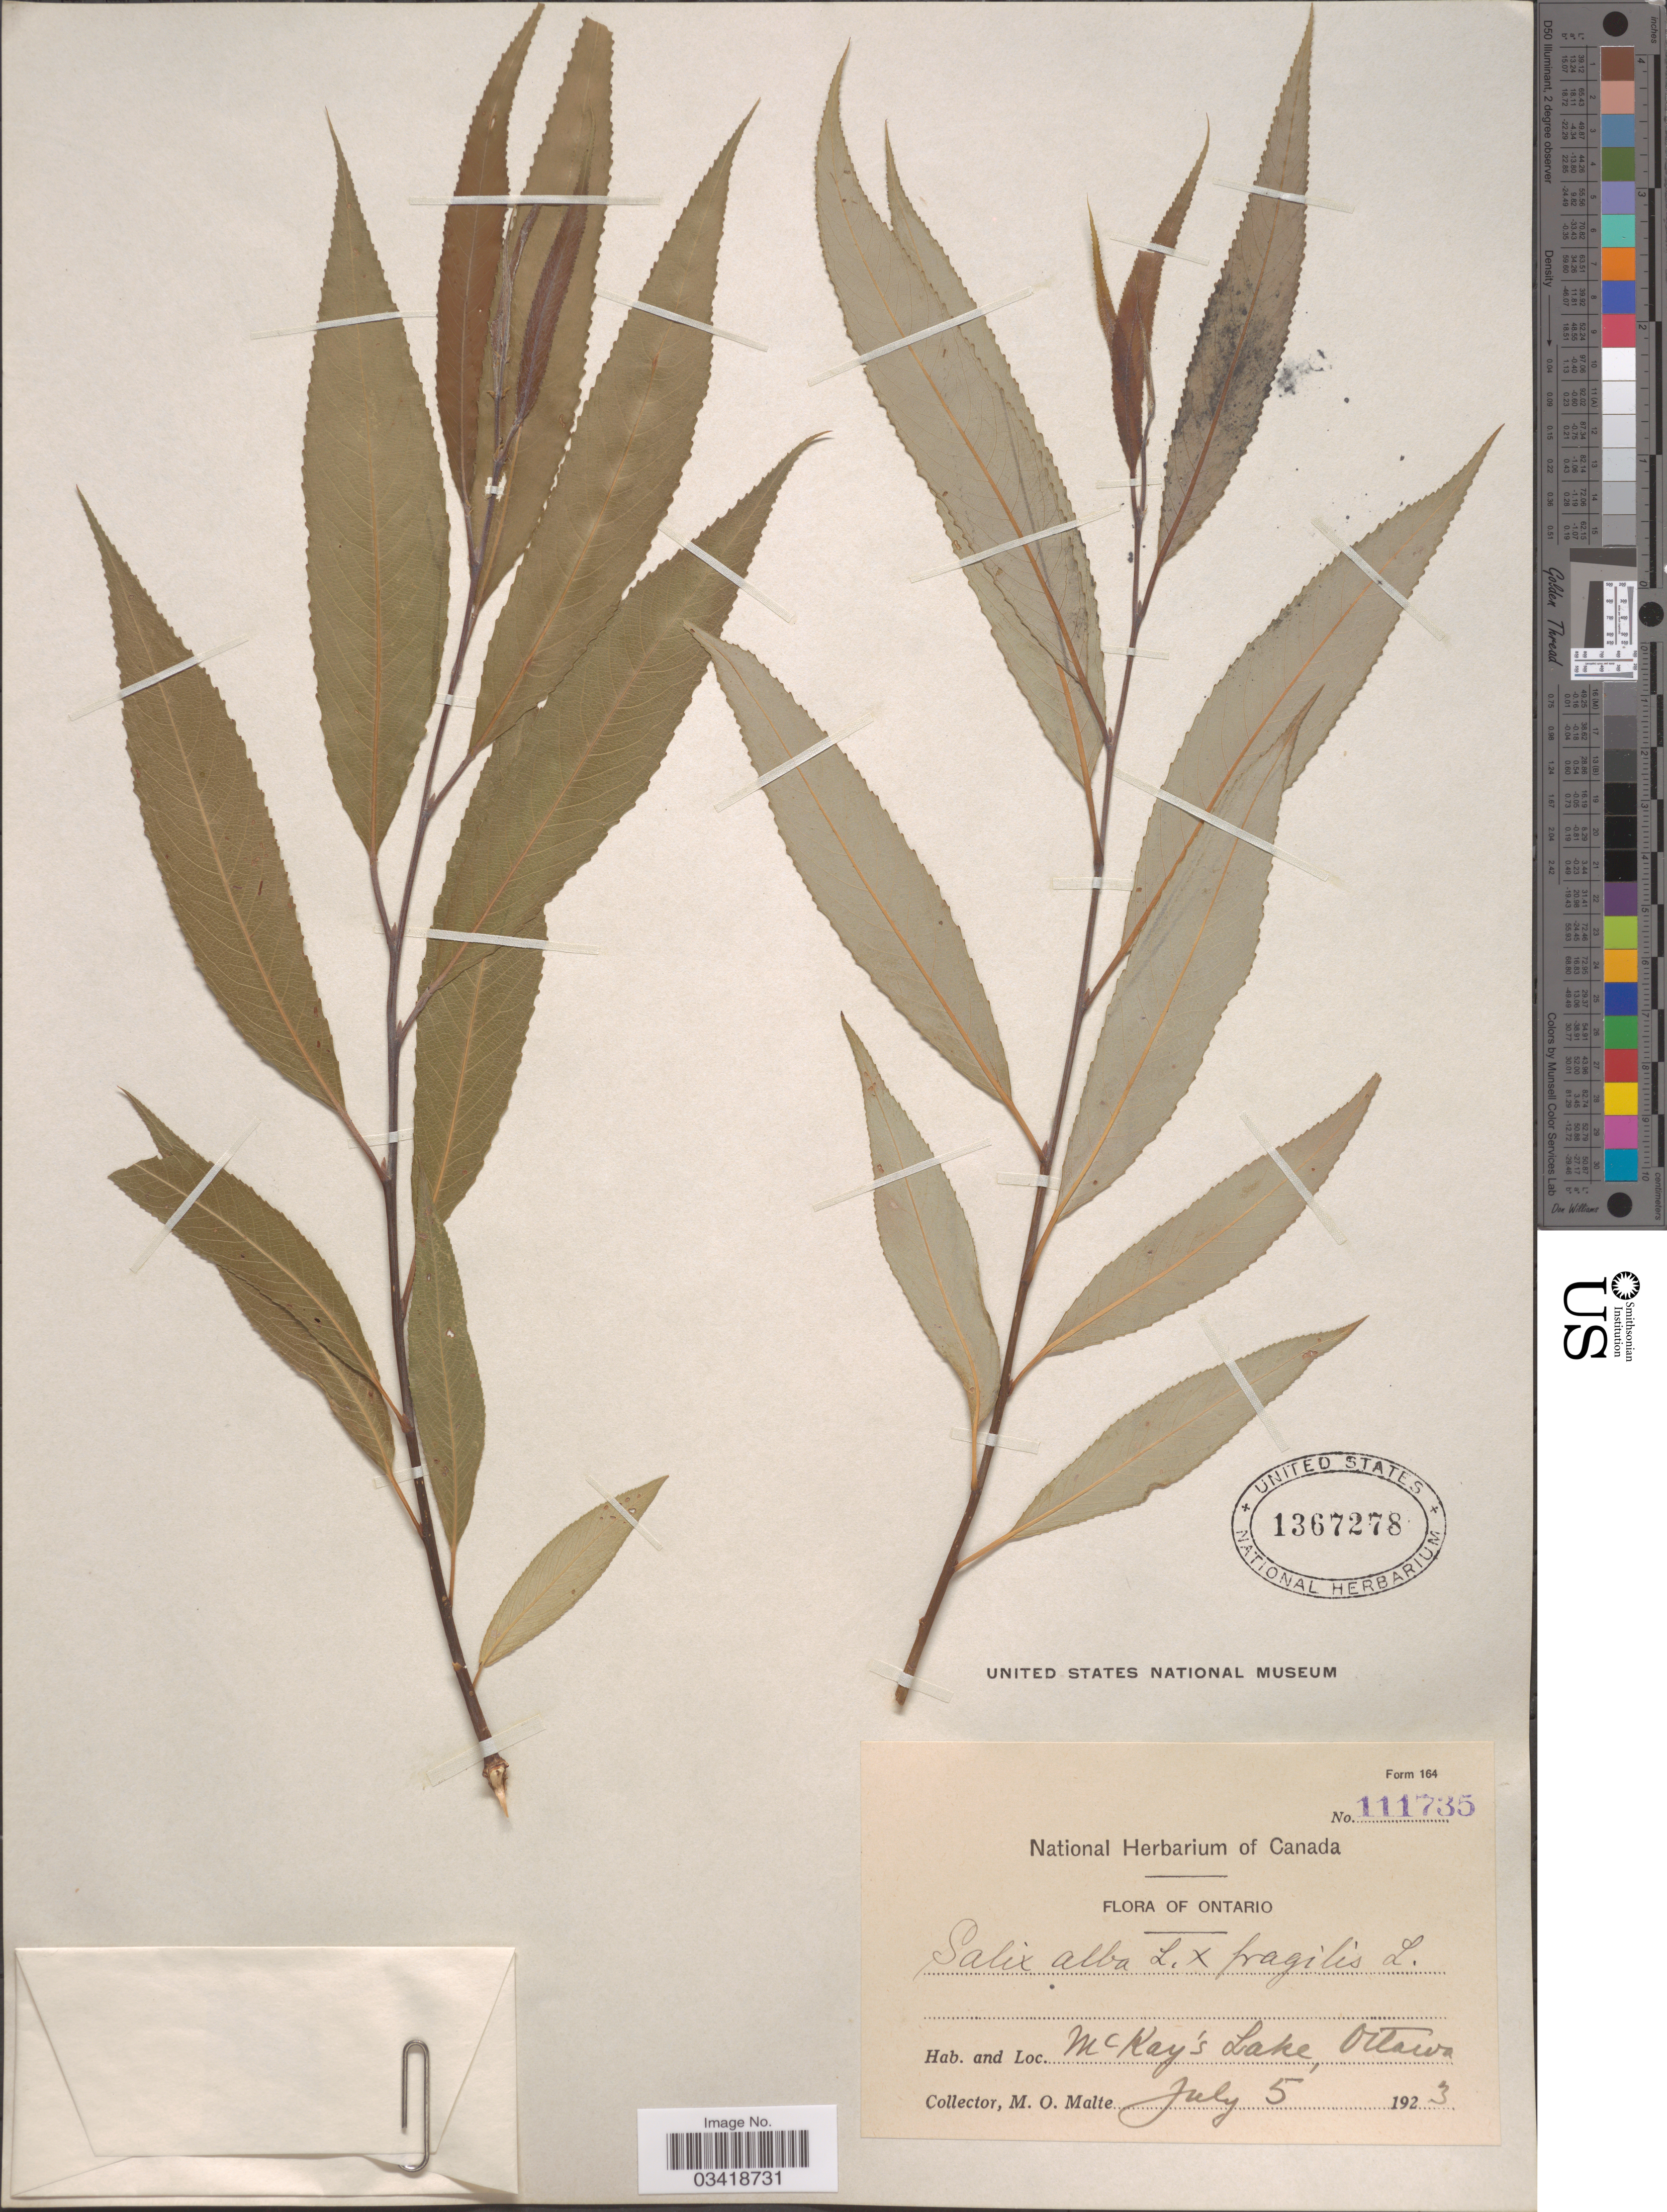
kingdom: Plantae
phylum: Tracheophyta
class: Magnoliopsida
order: Malpighiales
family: Salicaceae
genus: Salix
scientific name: Salix alba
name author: L.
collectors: M. O. Malte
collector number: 111735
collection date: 1923-07-05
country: Canada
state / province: Ontario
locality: McKay's Lake, Ottawa.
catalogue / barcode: US 1367278